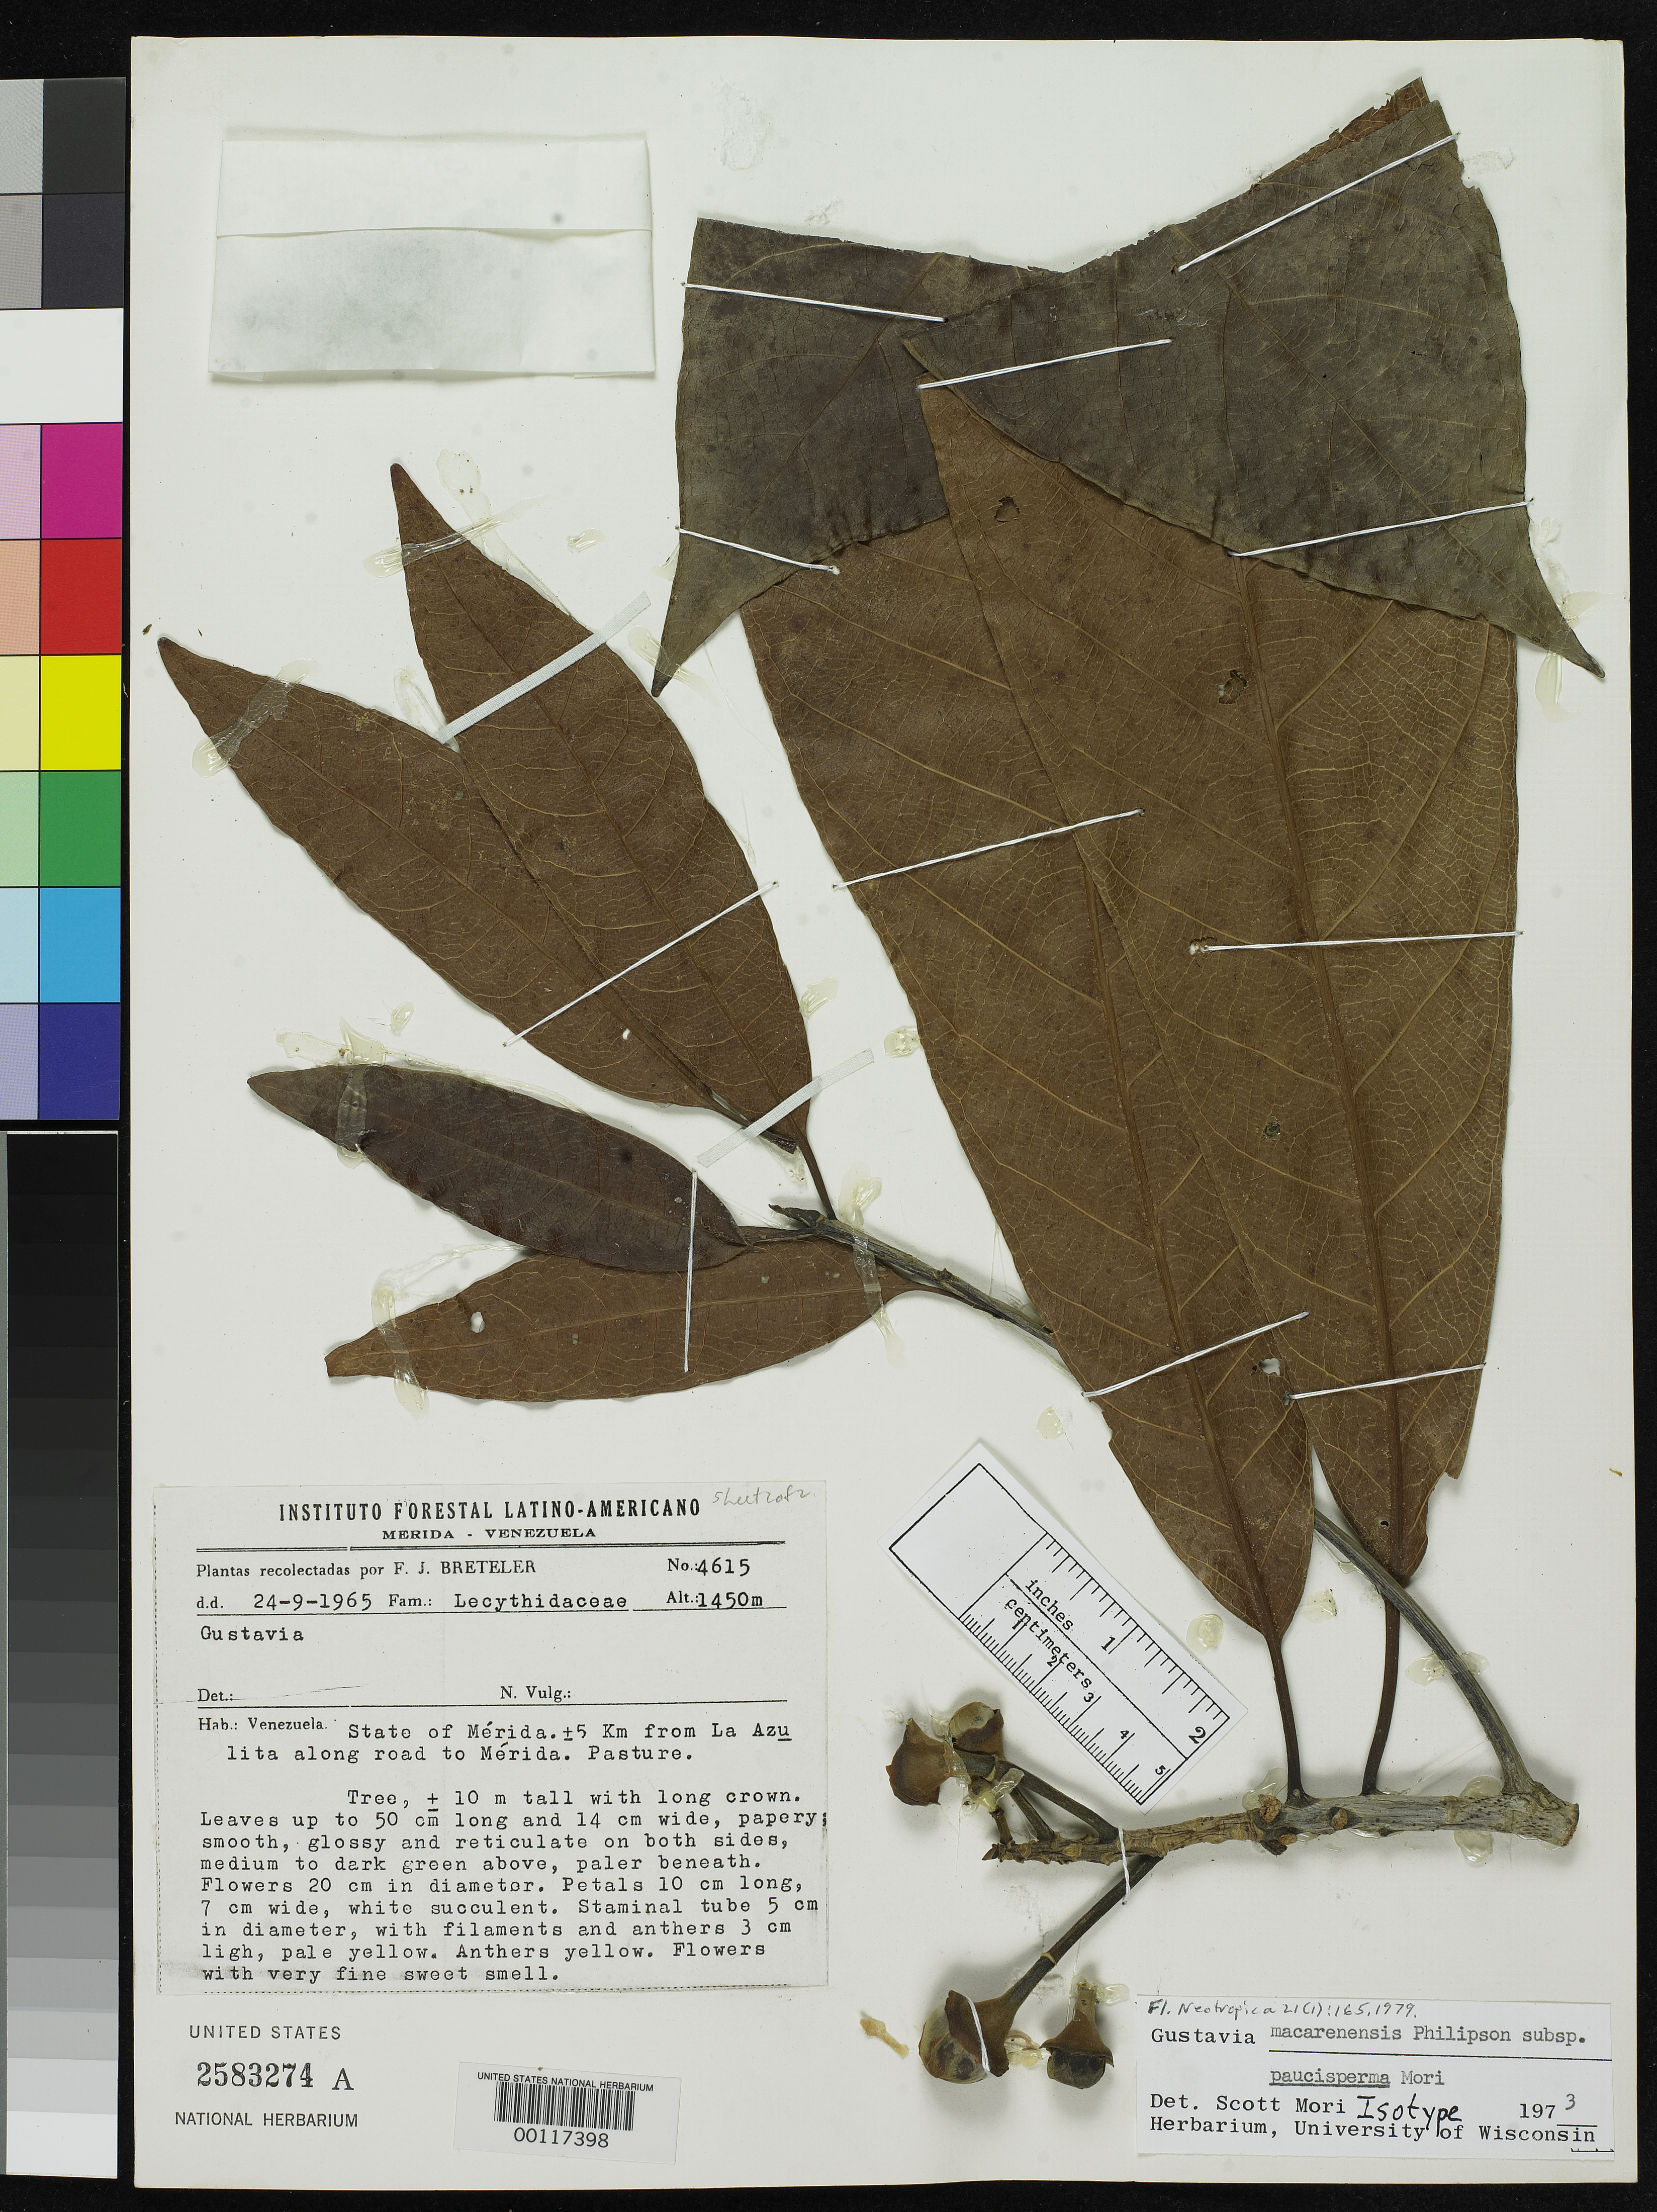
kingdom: Plantae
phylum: Tracheophyta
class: Magnoliopsida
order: Ericales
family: Lecythidaceae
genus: Gustavia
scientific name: Gustavia macarenensis subsp. paucisperma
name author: S.A. Mori in Prance & S.A. Mori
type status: Isotype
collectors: F. J. Breteler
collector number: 4615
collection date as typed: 24 Sep 1965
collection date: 1965-09-24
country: Venezuela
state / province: Mérida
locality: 5 km from La Azulita along road to Merida.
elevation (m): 1450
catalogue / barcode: US 2583274A